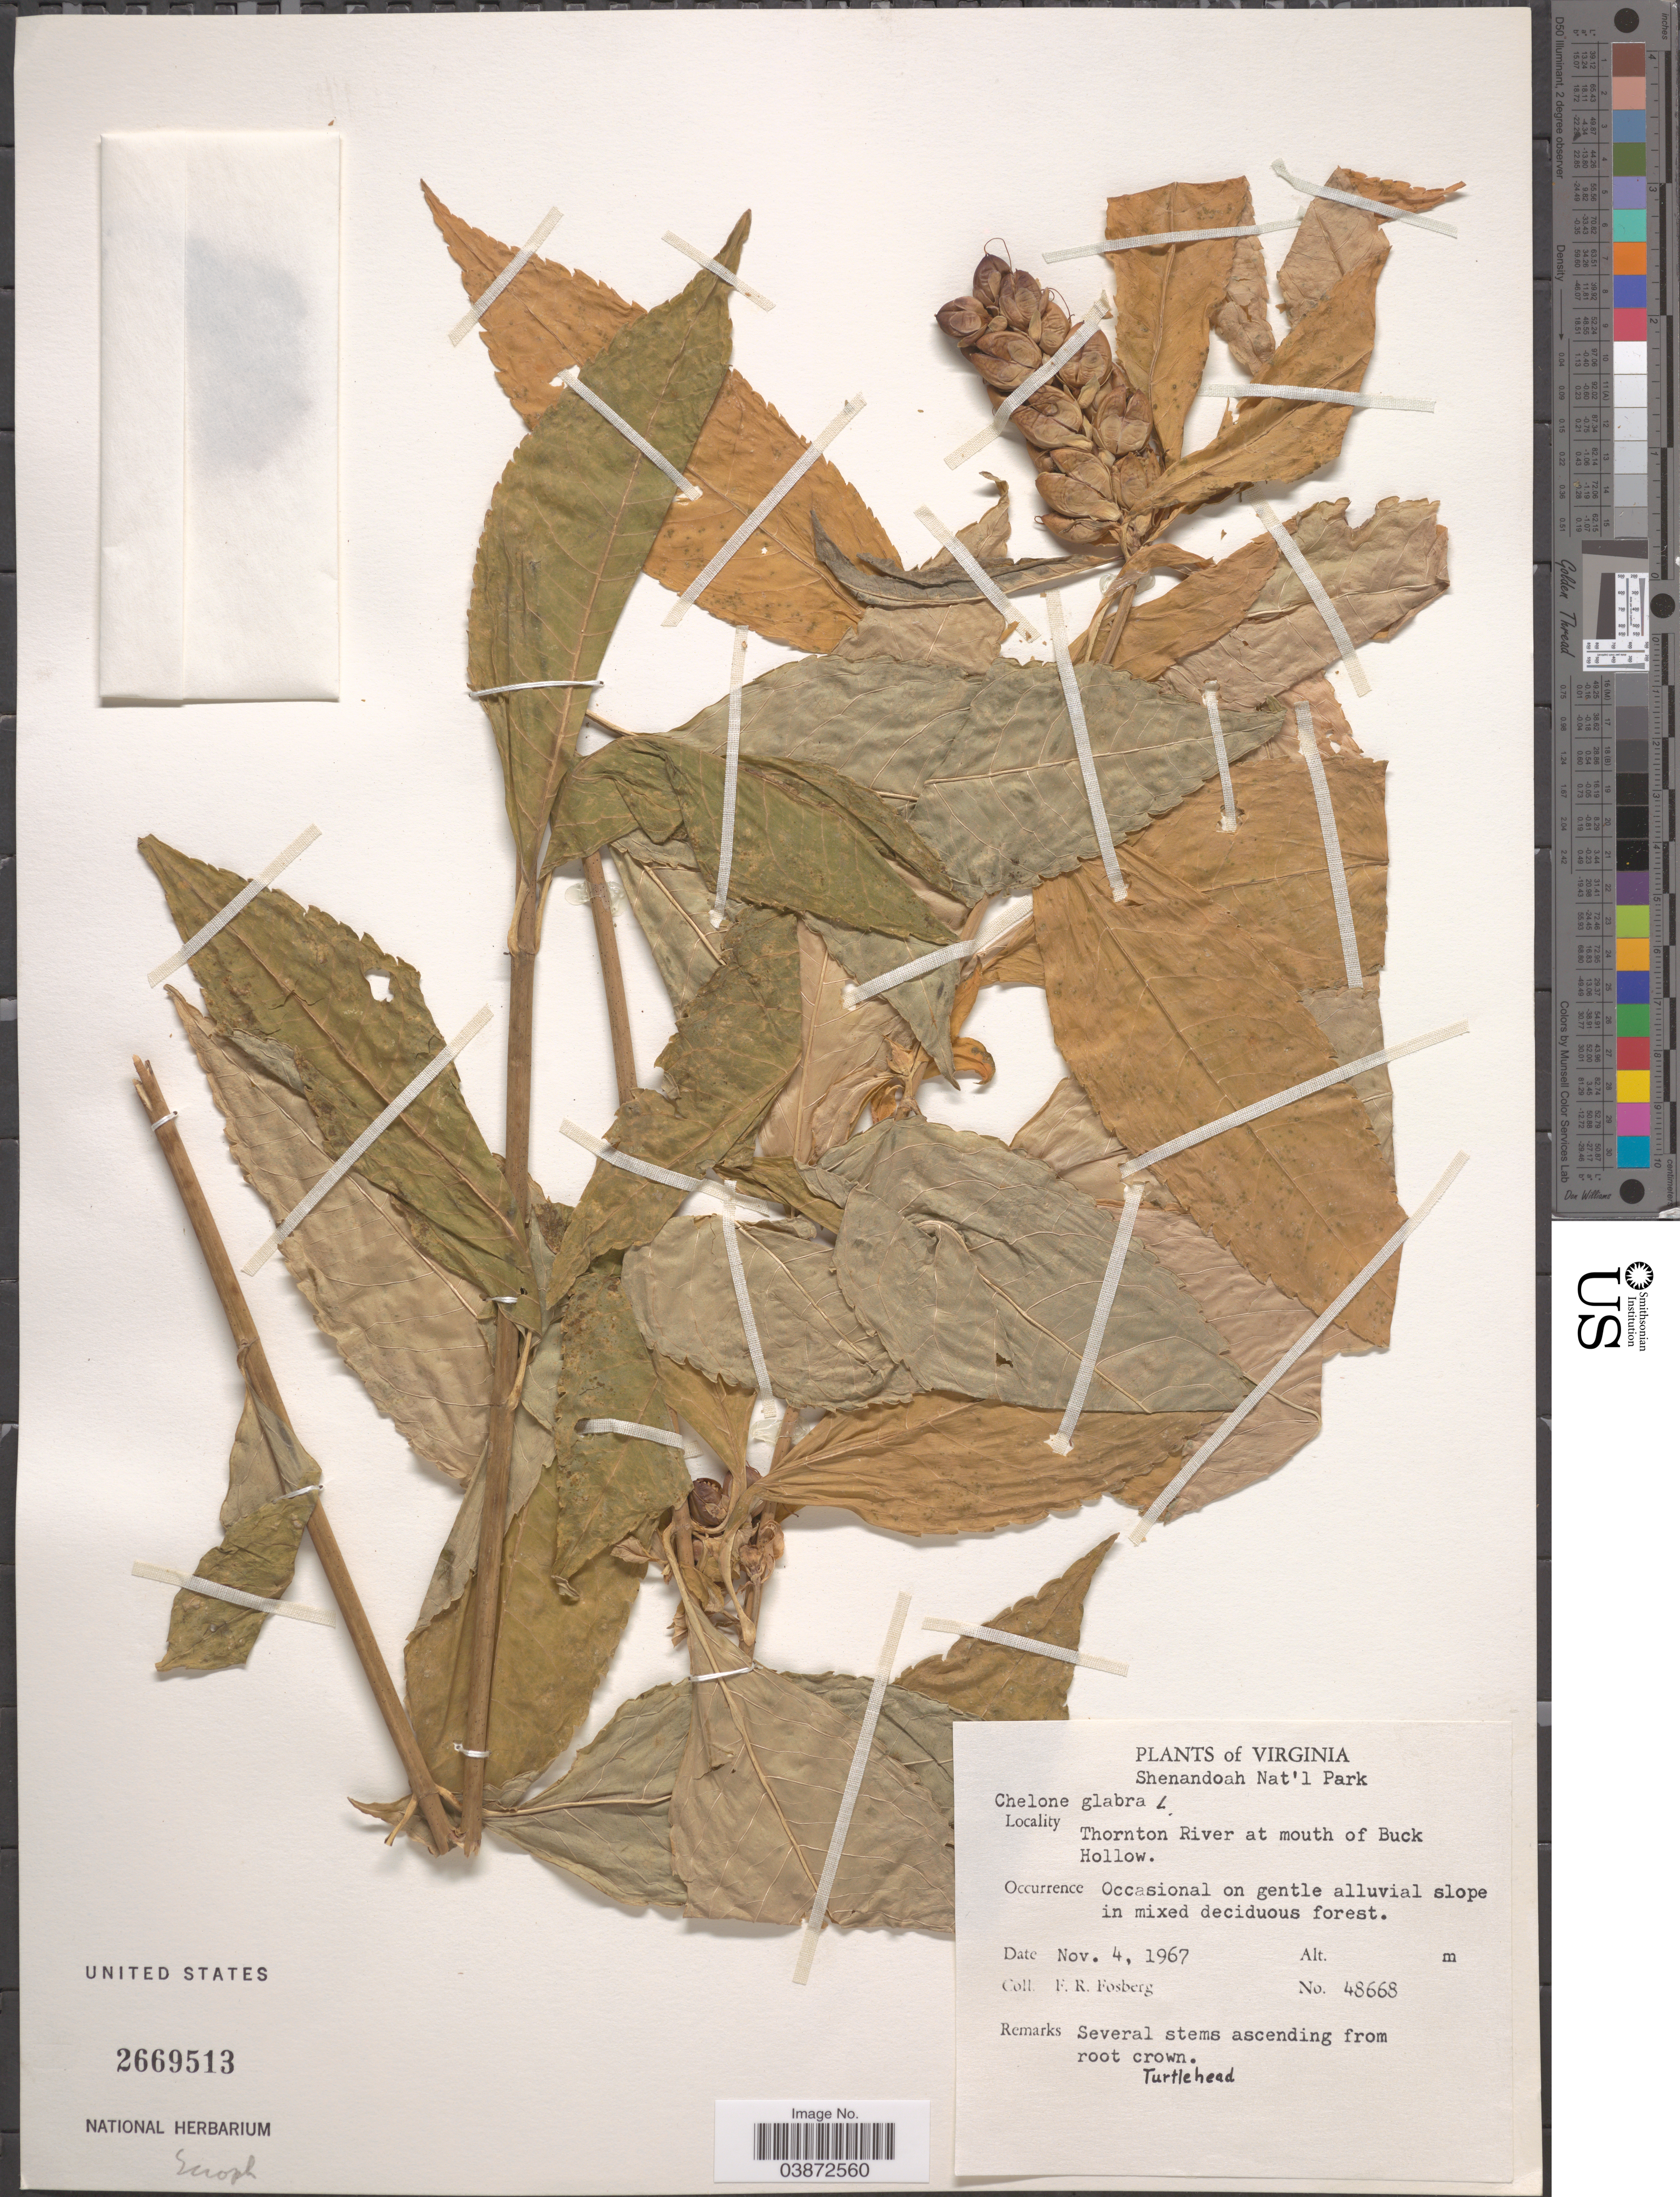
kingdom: Plantae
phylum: Tracheophyta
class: Magnoliopsida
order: Lamiales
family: Plantaginaceae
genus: Chelone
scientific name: Chelone glabra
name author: L.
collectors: F. R. Fosberg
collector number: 48668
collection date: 1967-11-04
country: United States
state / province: Virginia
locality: Shenandoah Nat'l Park. Thornton River at mouth of Buck Hollow.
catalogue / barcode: US 2669513